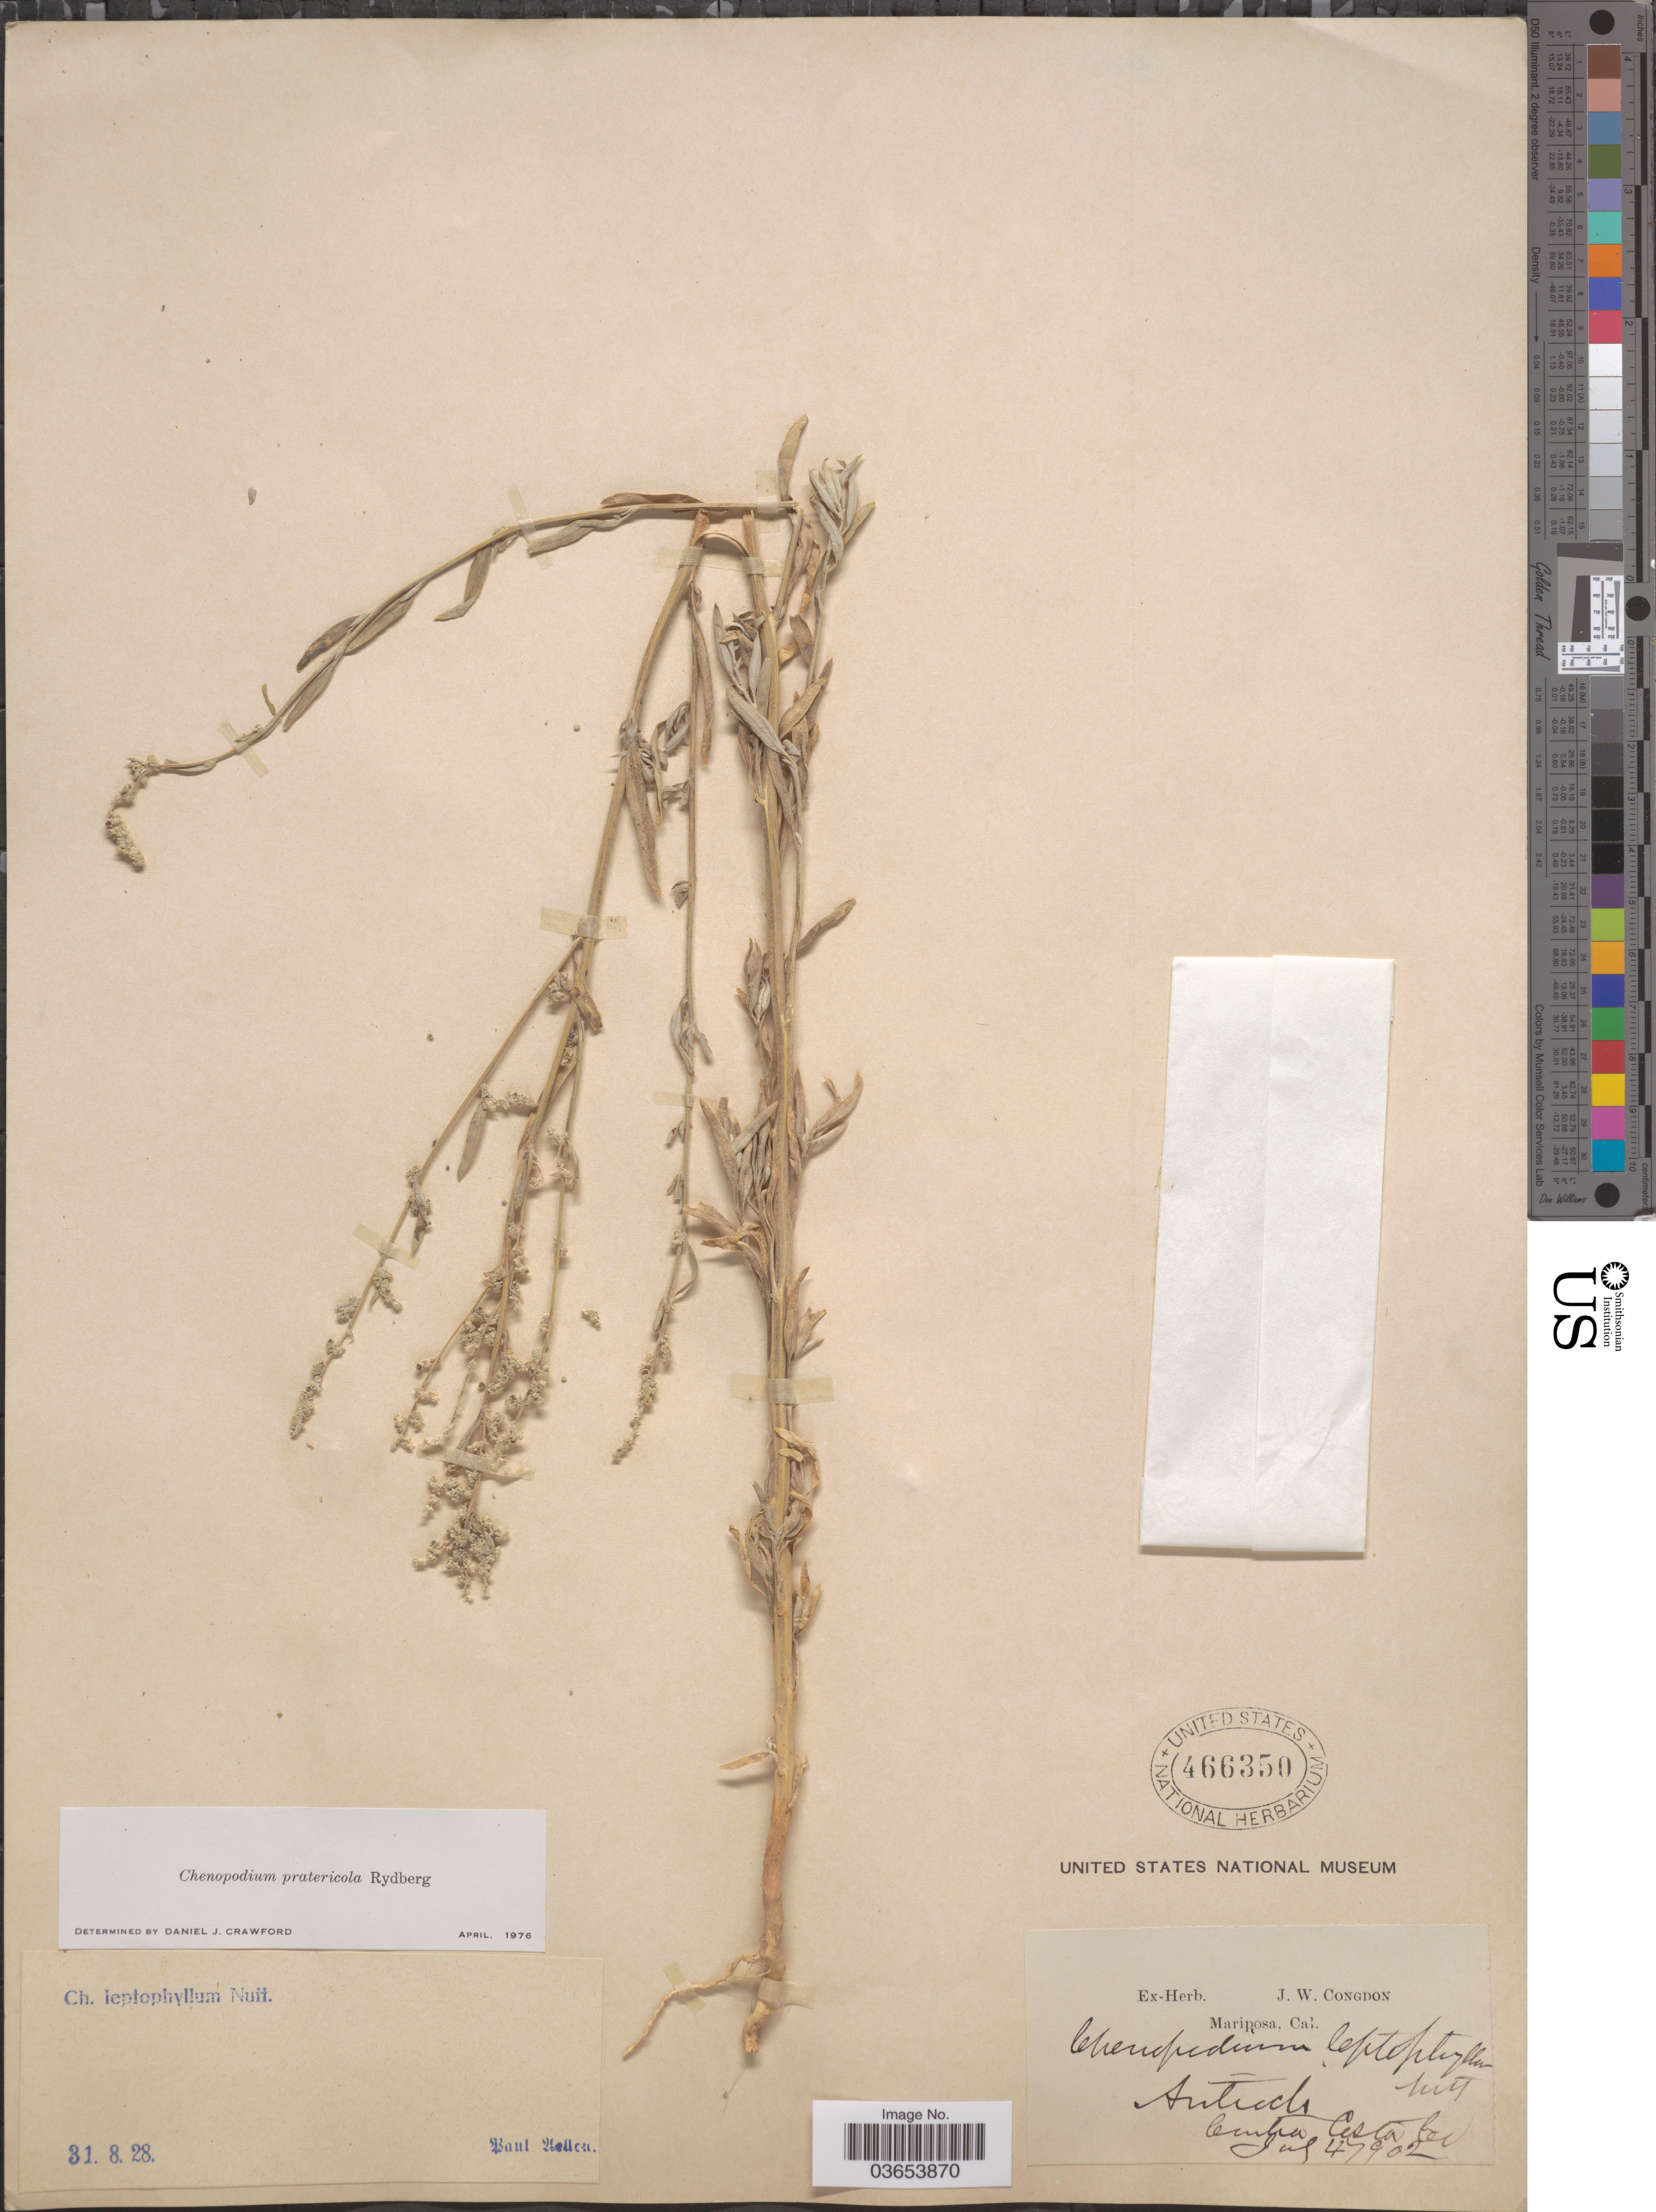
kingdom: Plantae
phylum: Tracheophyta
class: Magnoliopsida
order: Caryophyllales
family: Amaranthaceae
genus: Chenopodium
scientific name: Chenopodium pratericola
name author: Rydb.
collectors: ex herb. J. W. Congdon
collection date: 1902-07-04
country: United States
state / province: California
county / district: Contra Costa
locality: Antioch. Contra Costa Co.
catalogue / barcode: US 466350